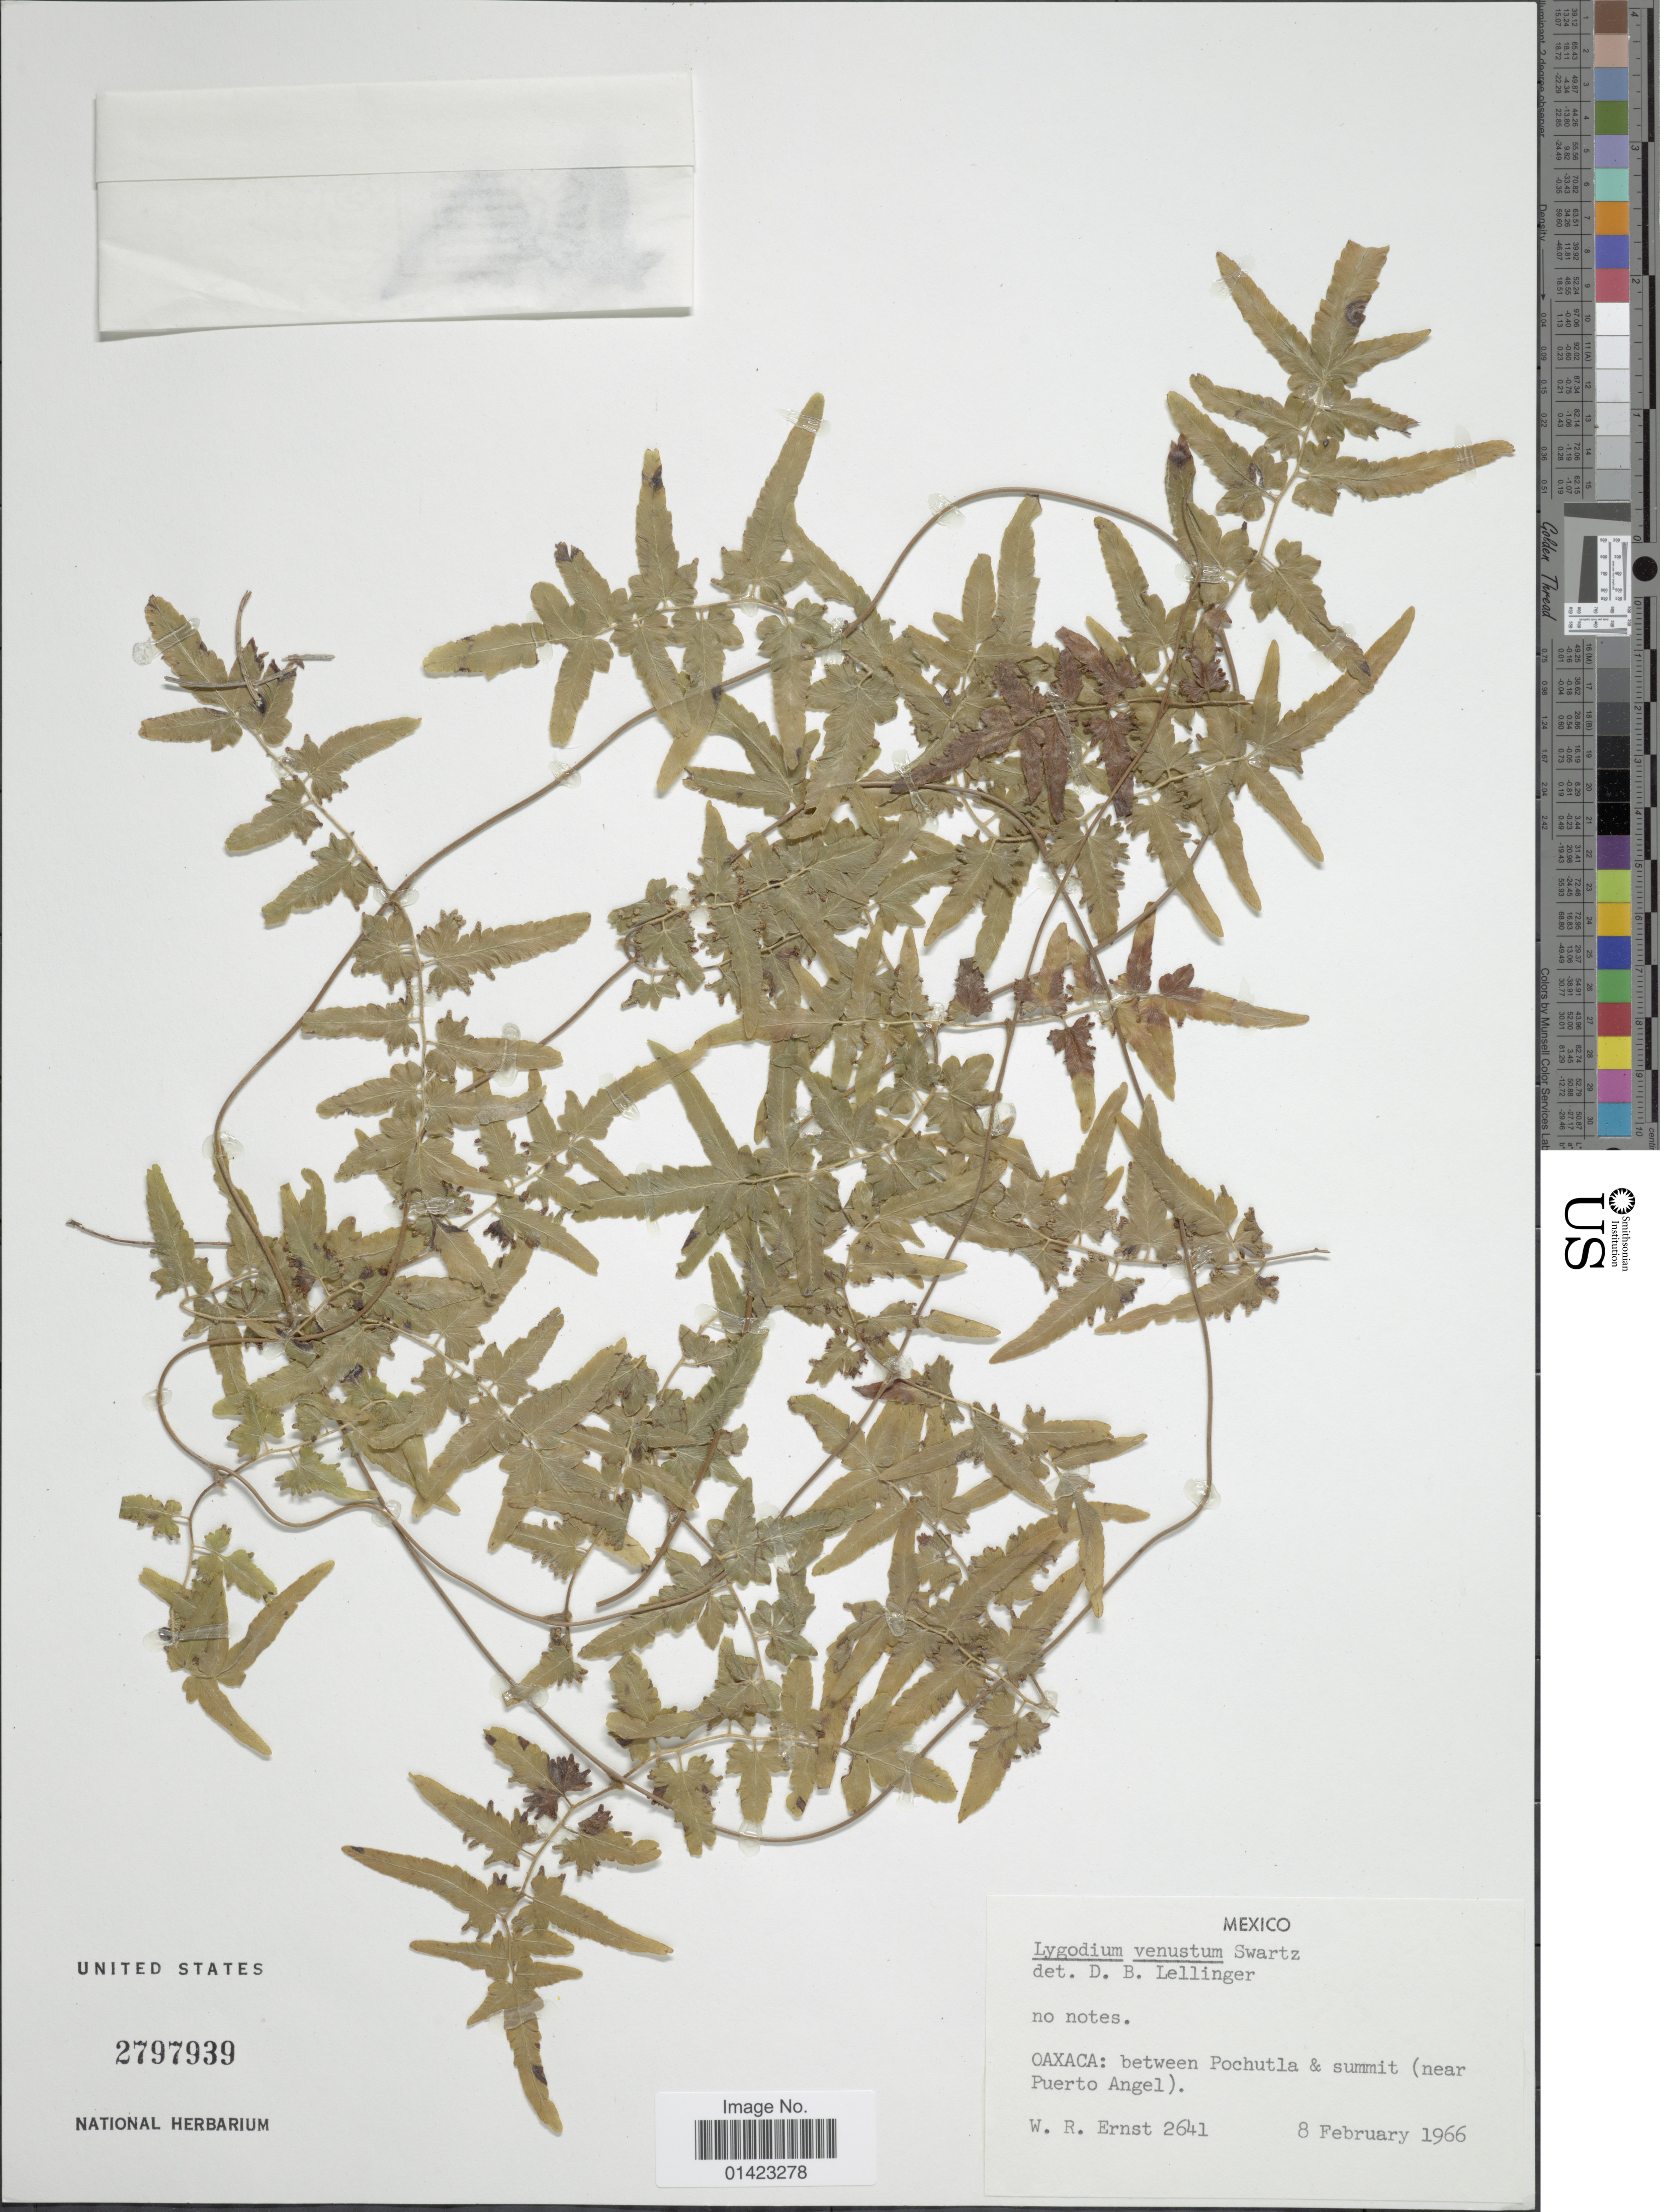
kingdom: Plantae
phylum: Tracheophyta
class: Polypodiopsida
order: Schizaeales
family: Lygodiaceae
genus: Lygodium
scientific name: Lygodium venustum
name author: Sw.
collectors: W. R. Ernst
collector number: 2641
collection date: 1966-02-08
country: Mexico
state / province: Oaxaca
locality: Oaxaca: beteen Pochutla & summit9near Puerto Angel)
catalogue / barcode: US 2797939